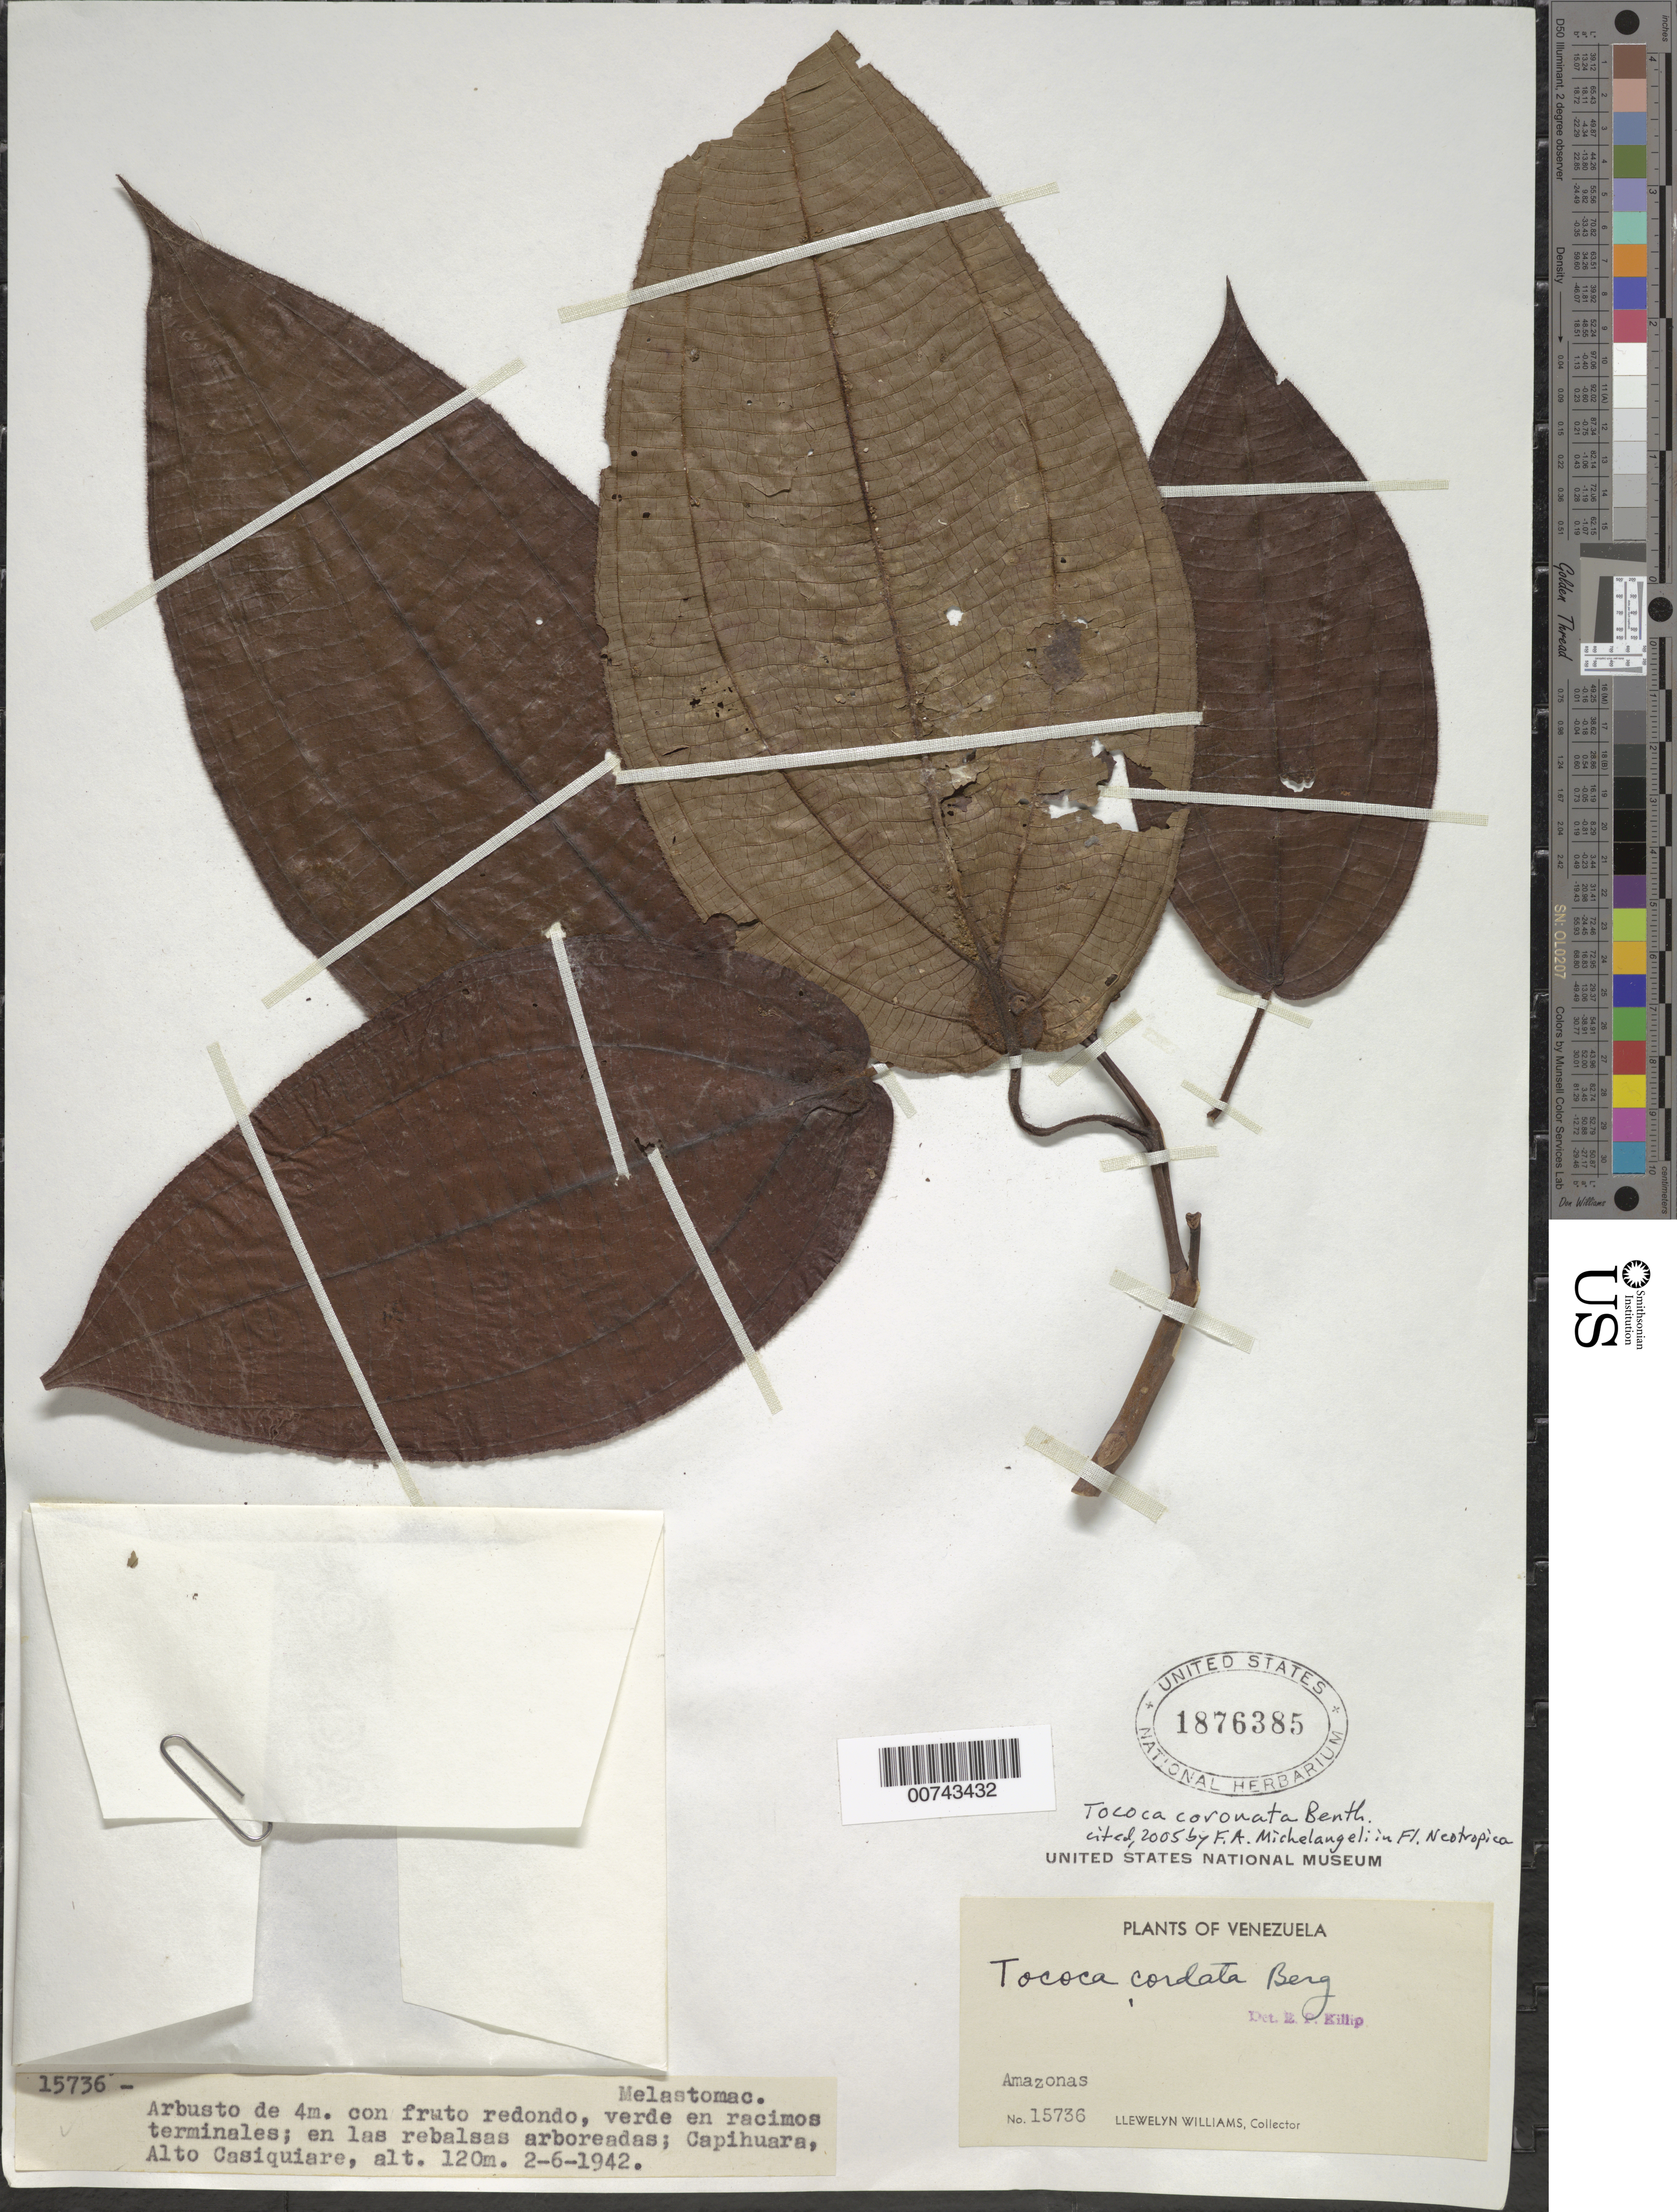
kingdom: Plantae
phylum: Tracheophyta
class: Magnoliopsida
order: Myrtales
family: Melastomataceae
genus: Tococa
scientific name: Tococa coronata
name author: Benth.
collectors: Ll. Williams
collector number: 15736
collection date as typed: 2-Jun-42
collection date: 1942-06-02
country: Venezuela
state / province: Amazonas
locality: Capihuara, Alto Casiquiare, Caño Macasi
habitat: Las rebalsas arboreadas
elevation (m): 120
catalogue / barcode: US 1876385